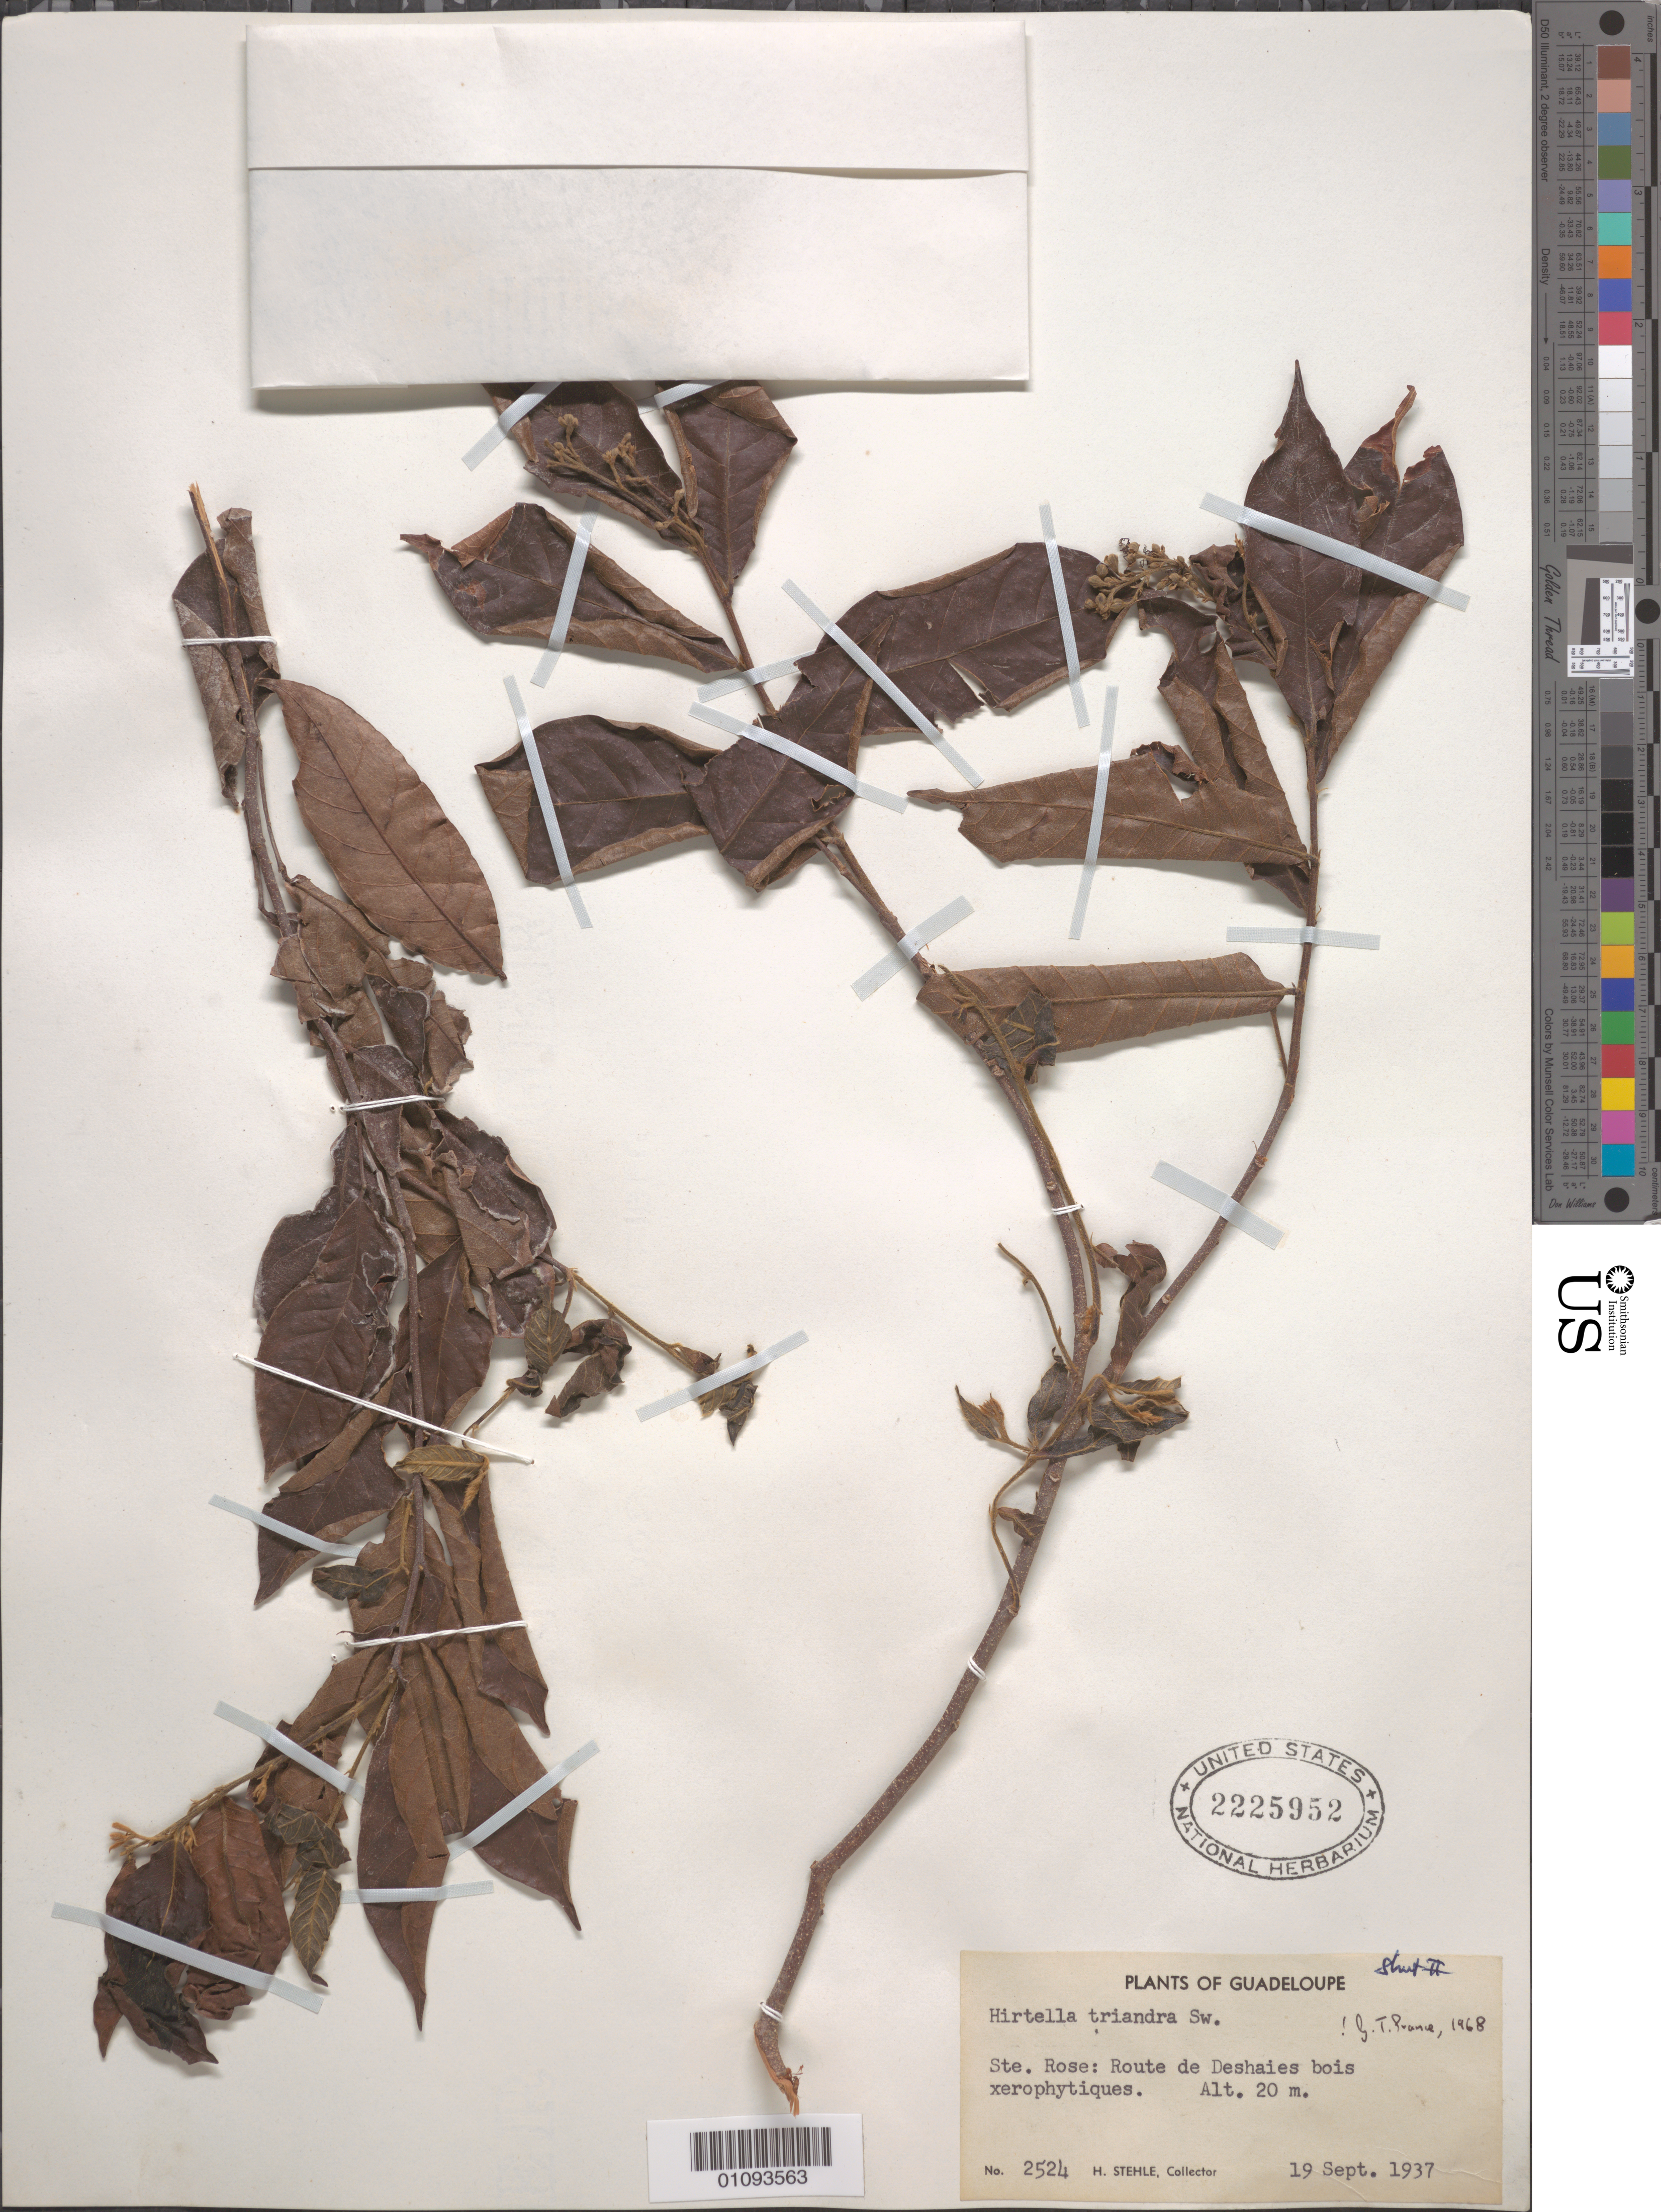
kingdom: Plantae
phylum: Tracheophyta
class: Magnoliopsida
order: Malpighiales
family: Chrysobalanaceae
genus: Hirtella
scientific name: Hirtella triandra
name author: Sw.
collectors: H. Stehlé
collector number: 2524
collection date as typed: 19 Sep 1937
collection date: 1937-09-19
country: Guadeloupe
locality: Route de Deshaies bois xerophytiques.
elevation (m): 20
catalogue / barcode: US 2225952